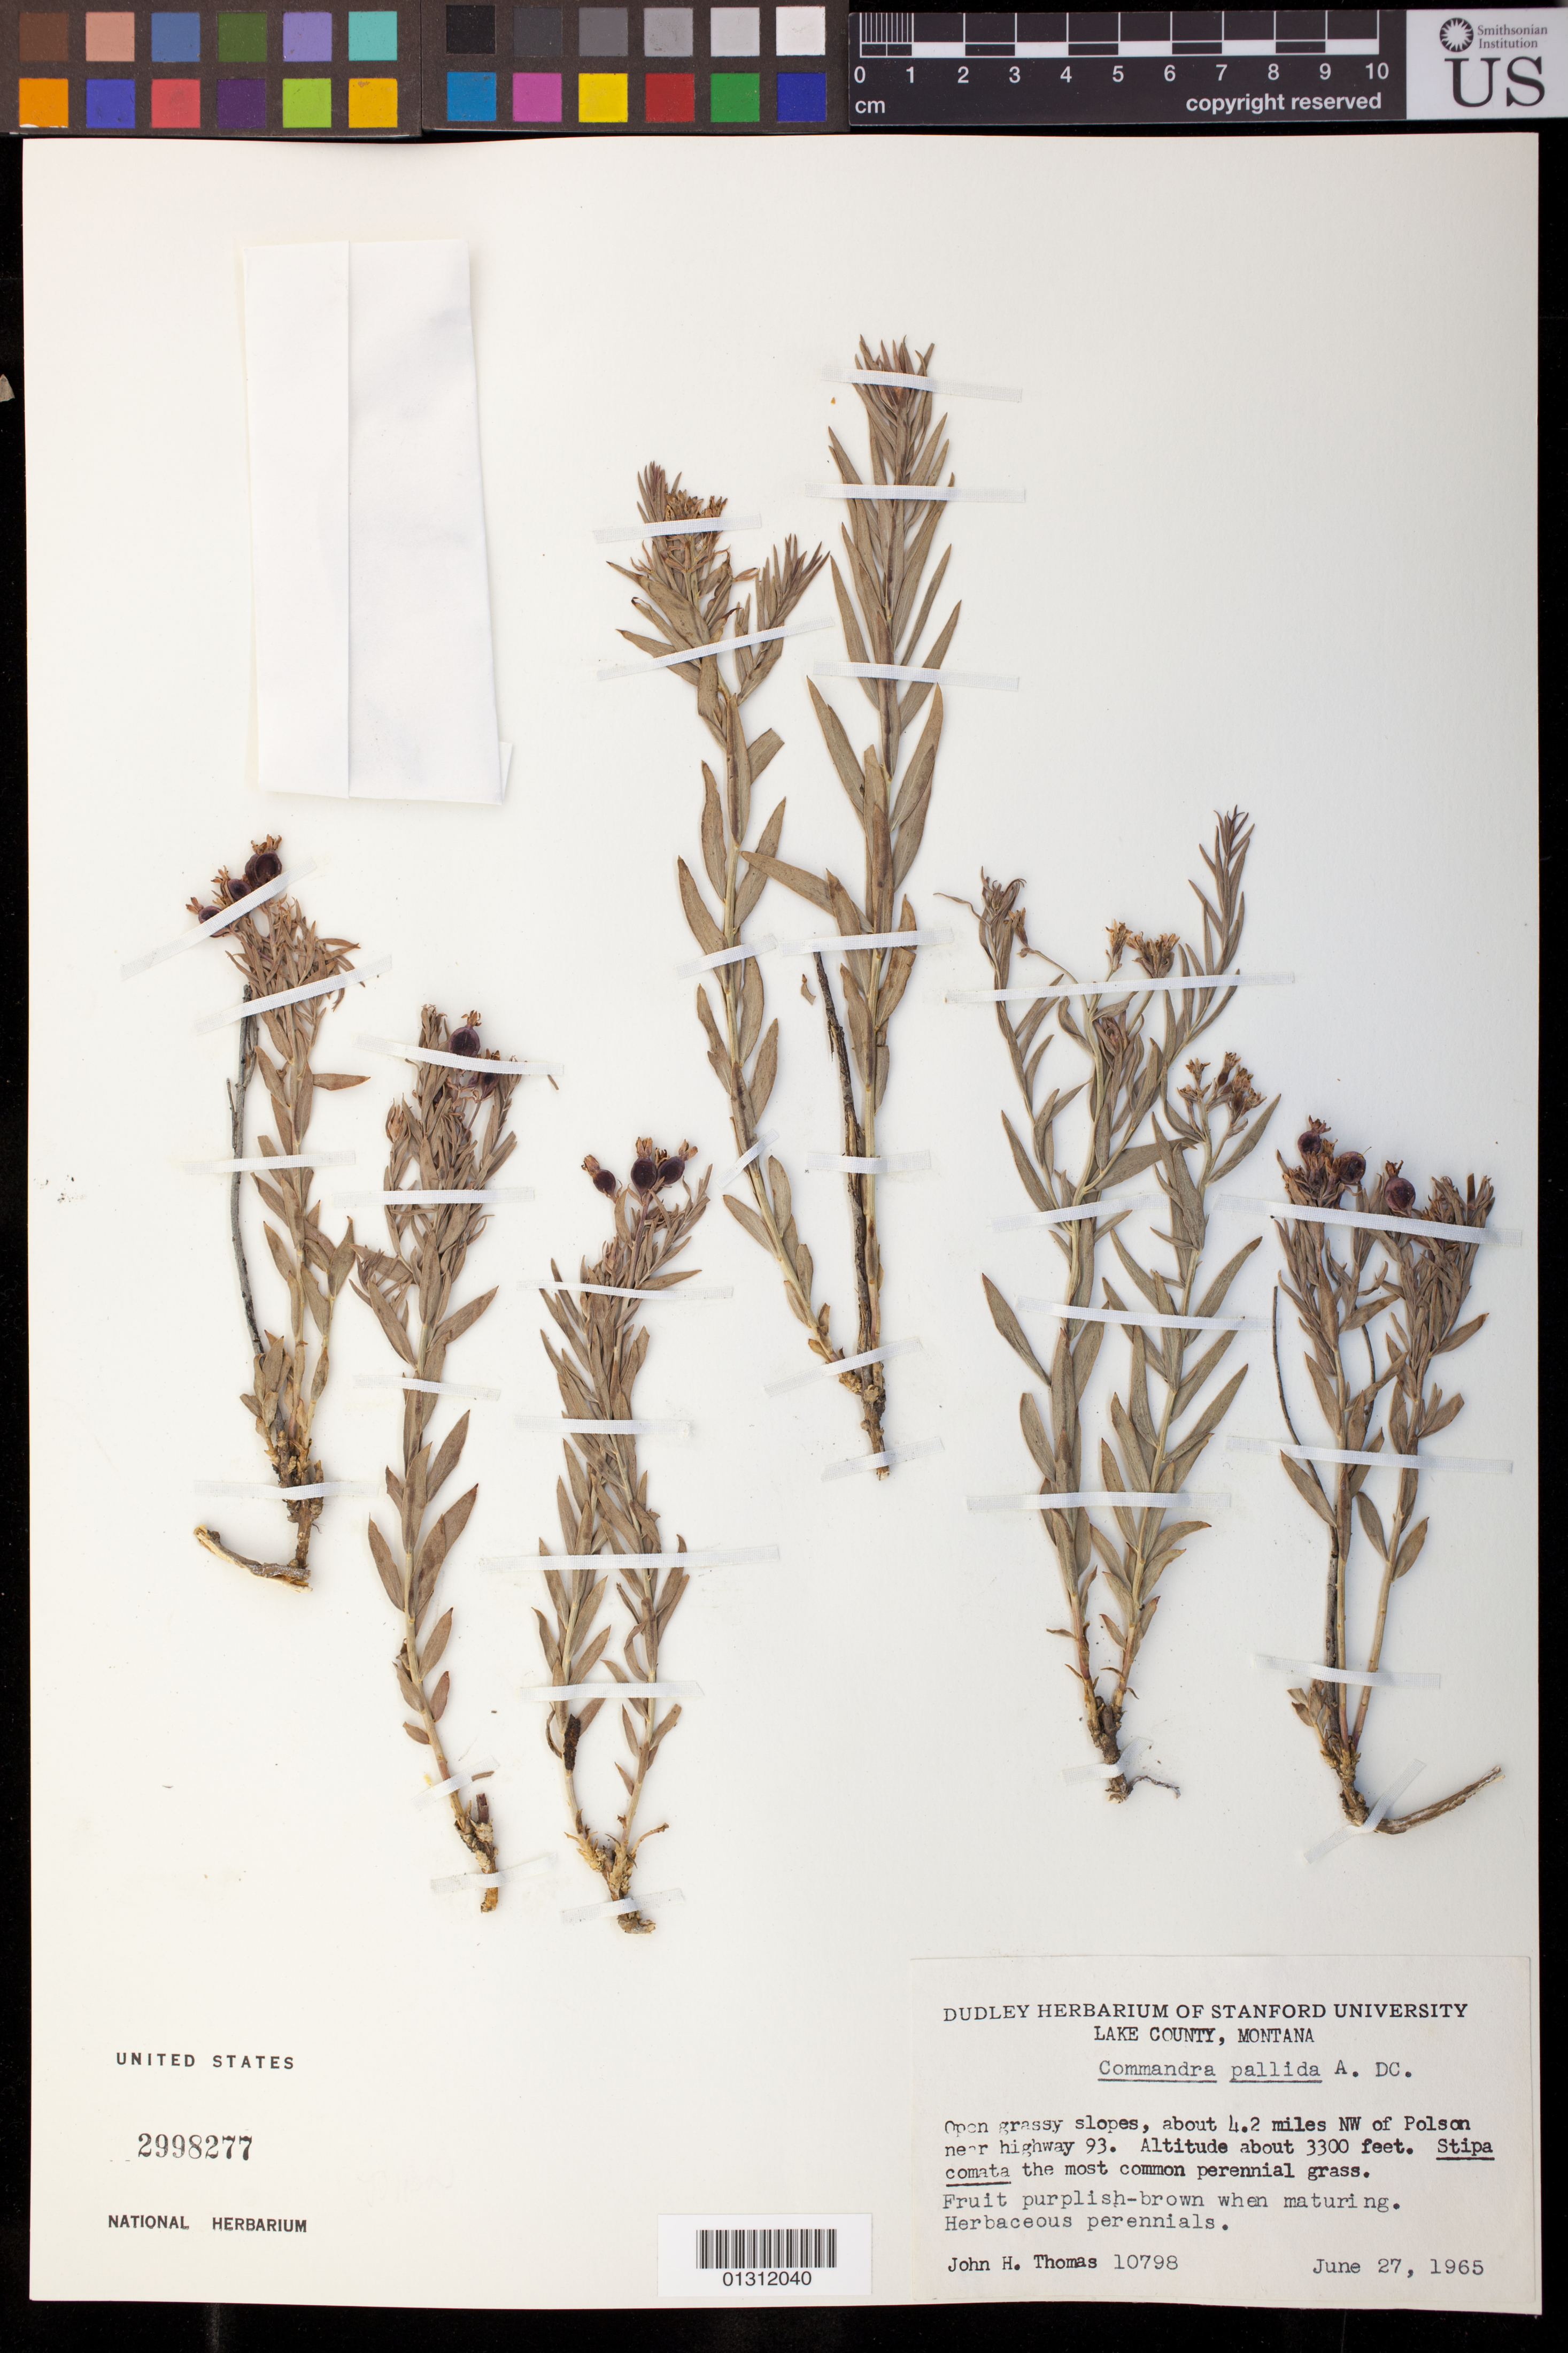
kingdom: Plantae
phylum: Tracheophyta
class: Magnoliopsida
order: Santalales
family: Comandraceae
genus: Comandra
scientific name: Comandra pallida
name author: A. DC.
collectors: J. H. Thomas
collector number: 10798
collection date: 1965-06-27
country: United States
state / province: Montana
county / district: Lake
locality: about 4.2 miles NW of Polson near highway 93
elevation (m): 1006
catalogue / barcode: US 2998277